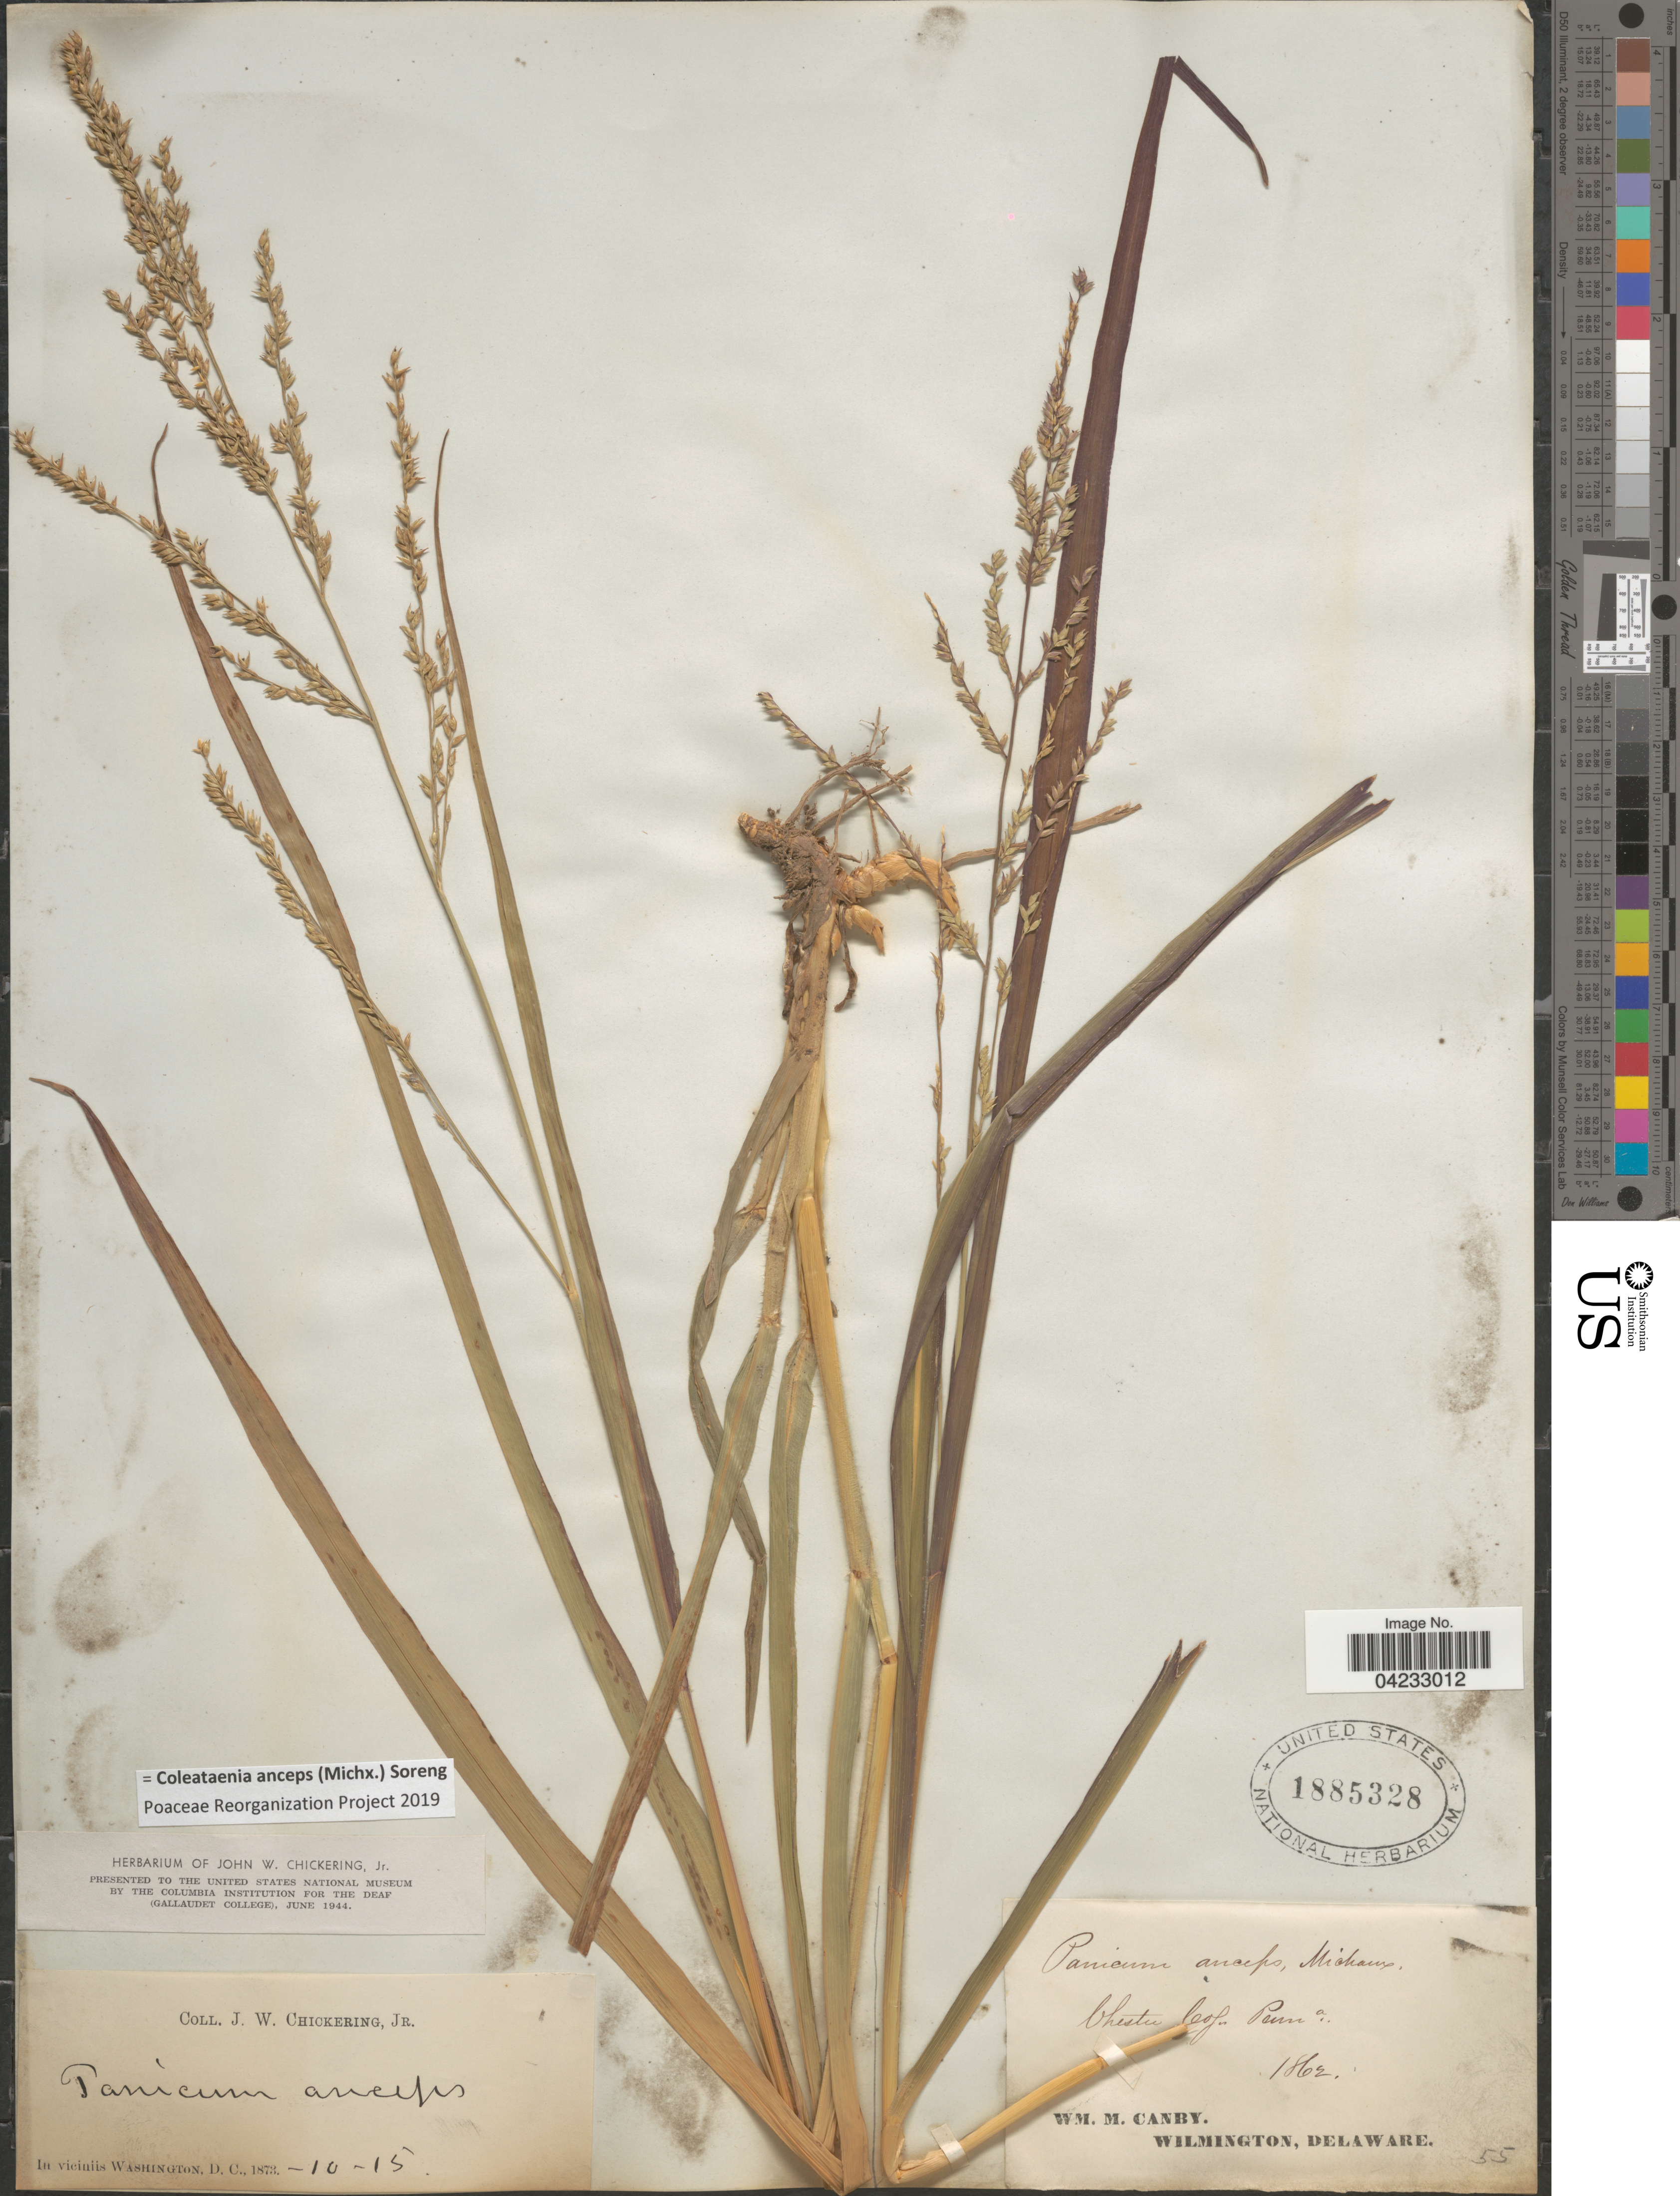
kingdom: Plantae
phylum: Tracheophyta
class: Liliopsida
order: Poales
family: Poaceae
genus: Coleataenia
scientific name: Coleataenia anceps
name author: (Michx.) Soreng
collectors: J. W. Chickering Jr.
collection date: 1873-10-15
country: United States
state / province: District of Columbia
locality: In viciniis Washington.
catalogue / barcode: US 1885328